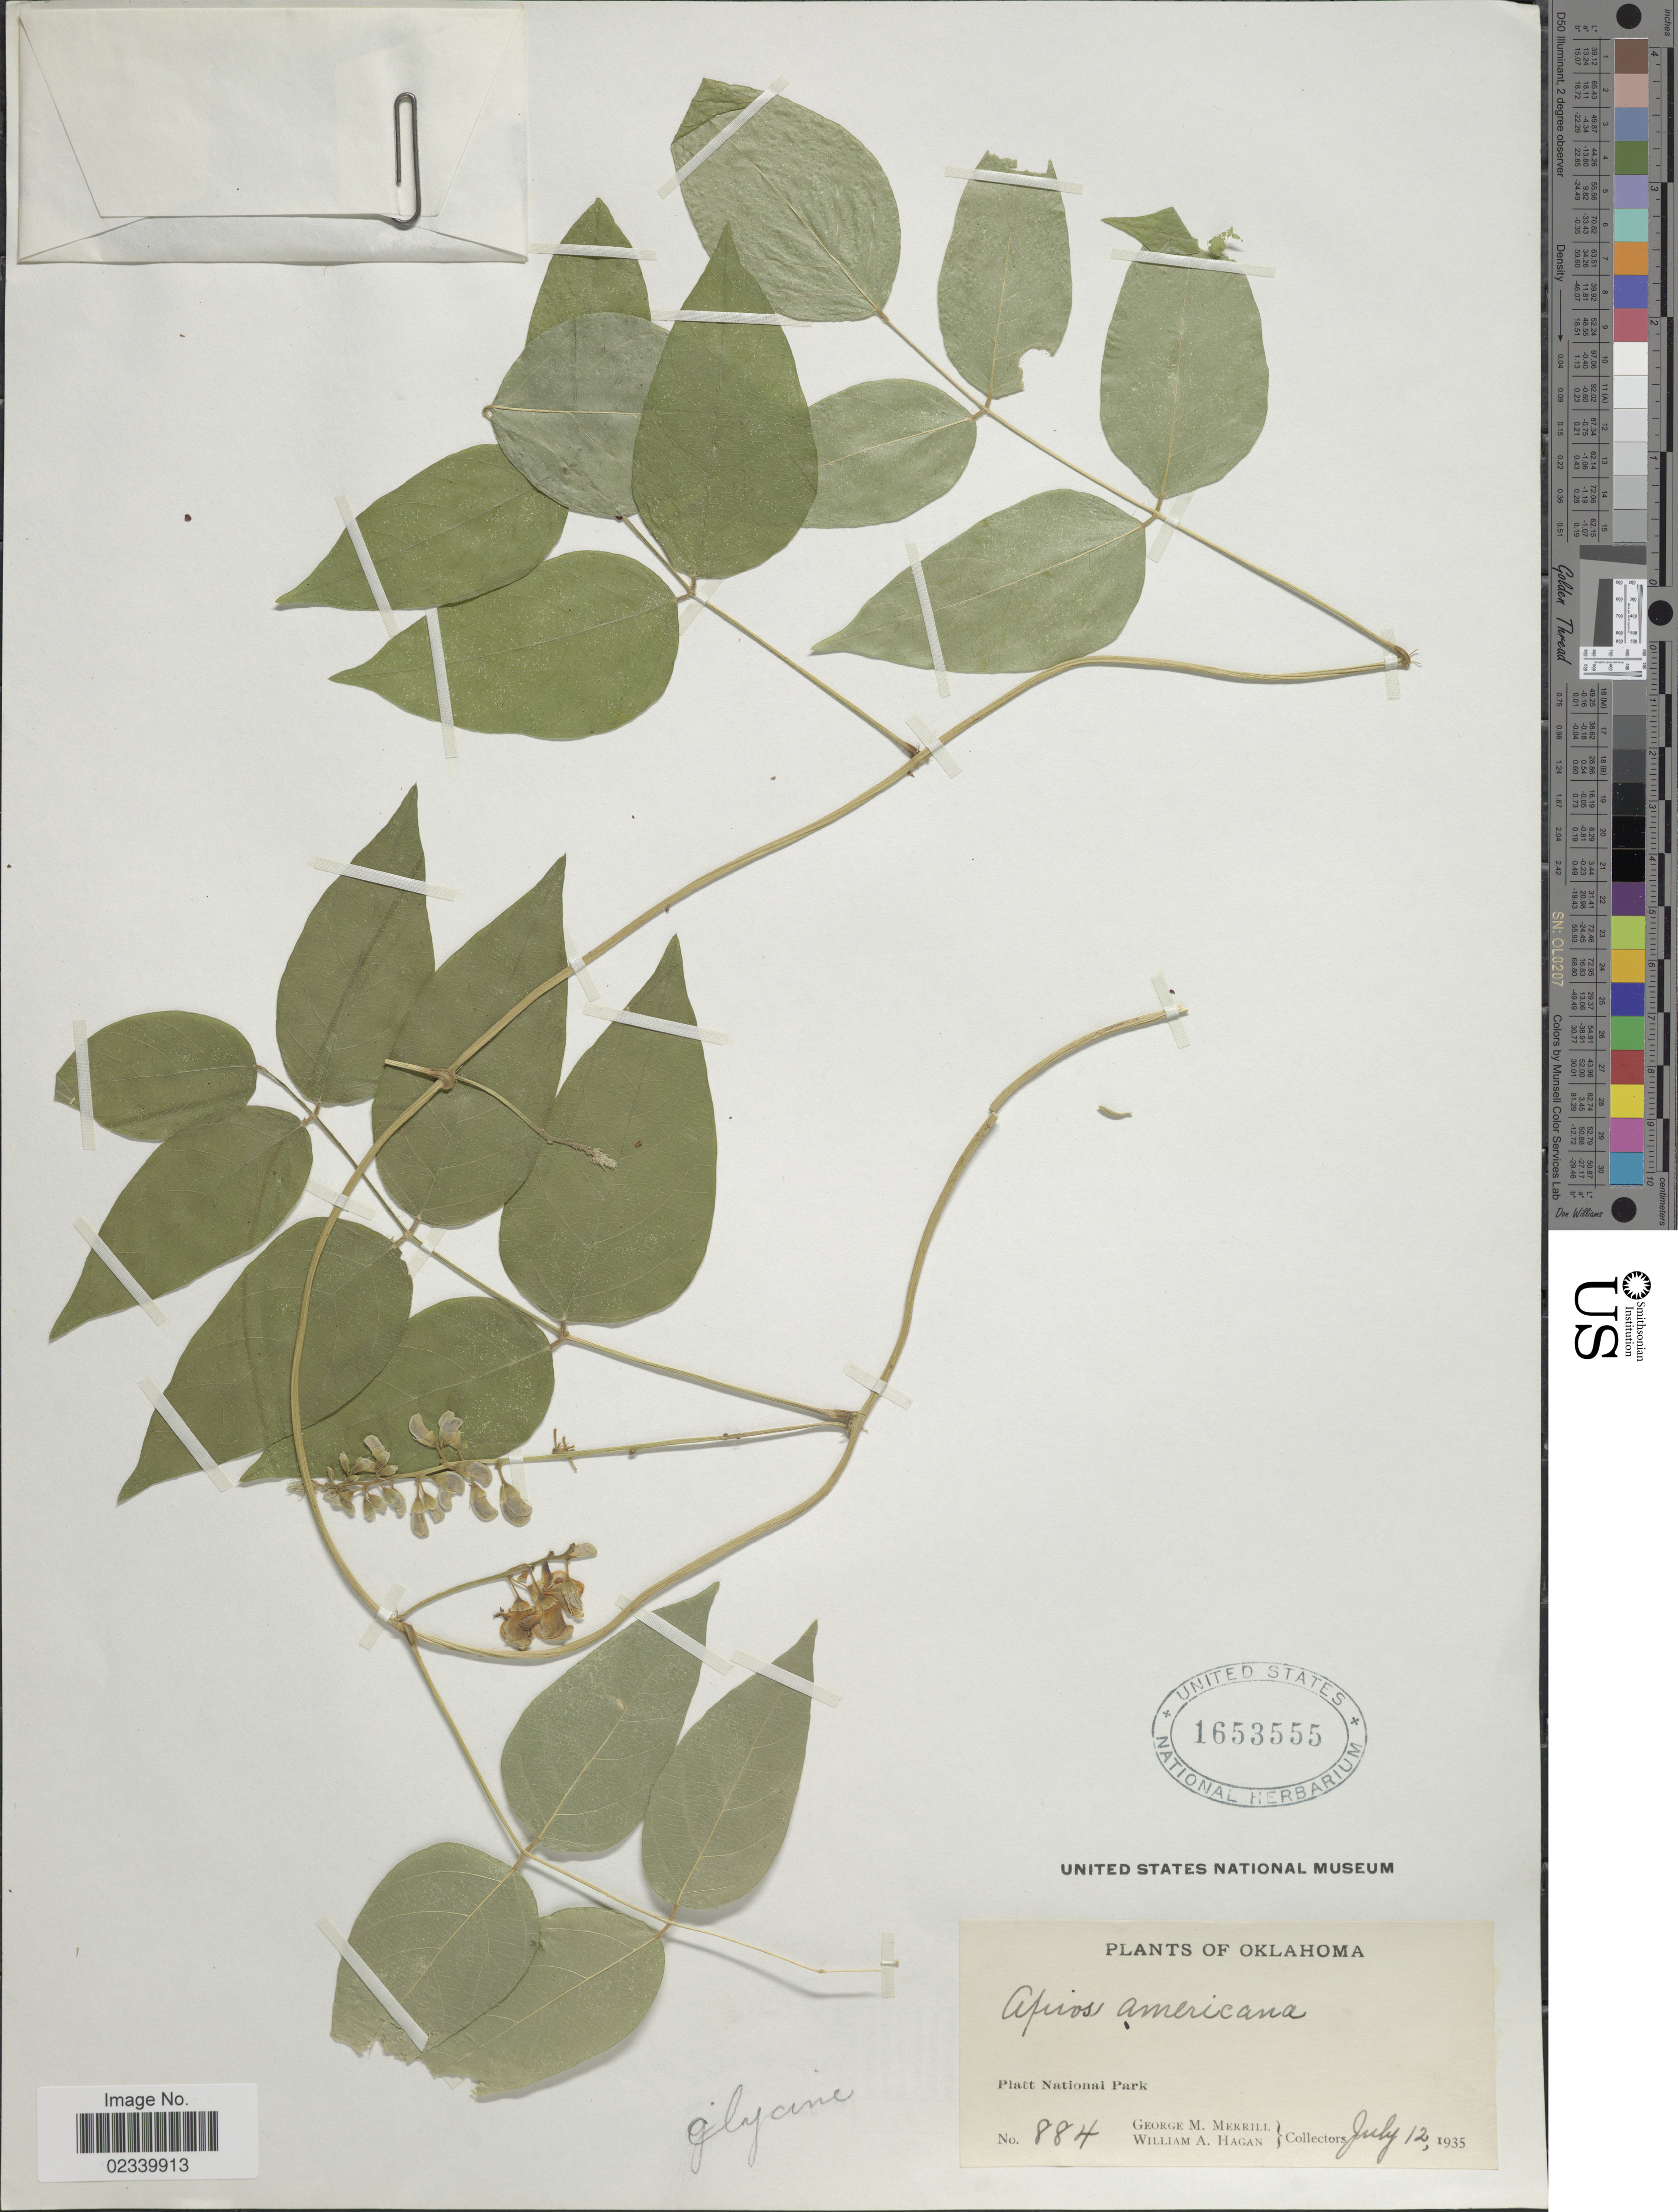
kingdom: Plantae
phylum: Tracheophyta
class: Magnoliopsida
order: Fabales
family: Fabaceae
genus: Apios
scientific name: Apios americana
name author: Medik.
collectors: G. M. Merrill & W. Hagan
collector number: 884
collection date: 1935-07-12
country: United States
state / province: Oklahoma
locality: Platt National Park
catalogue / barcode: US 1653555